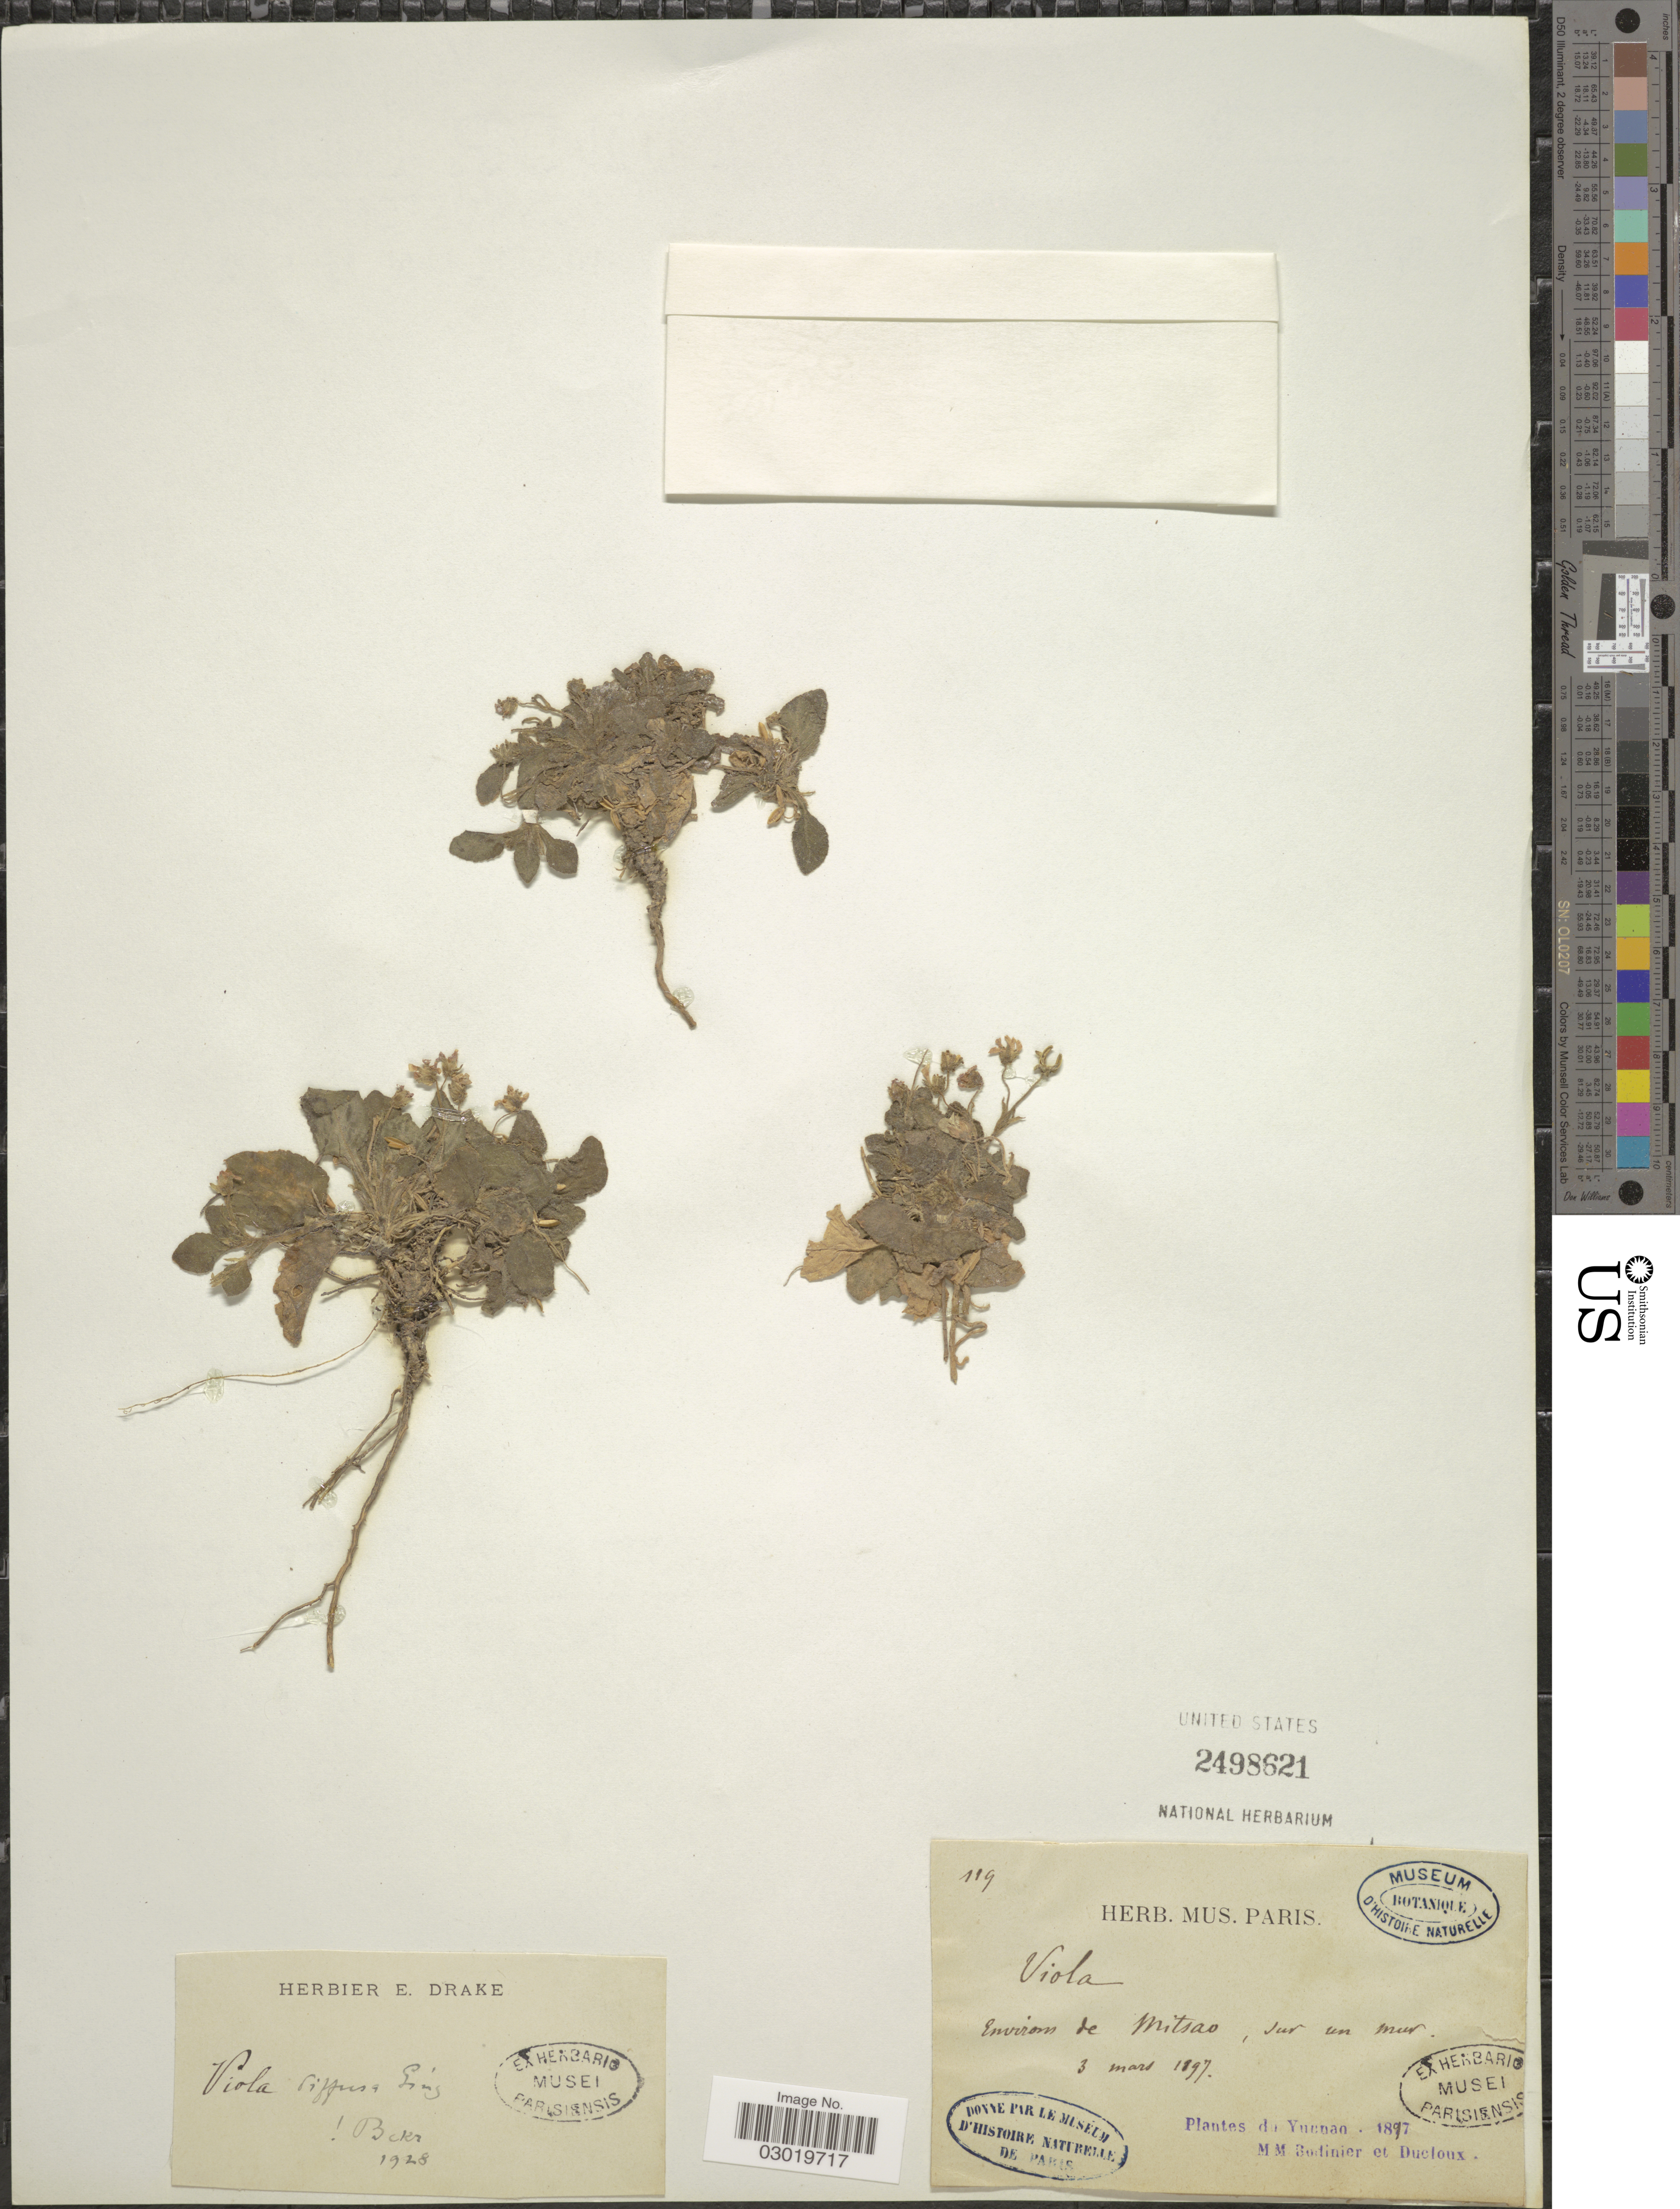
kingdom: Plantae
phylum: Tracheophyta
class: Magnoliopsida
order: Malpighiales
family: Violaceae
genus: Viola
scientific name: Viola diffusa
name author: Ging.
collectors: M. Bodinier & -. Ducloux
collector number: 119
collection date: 1897-03-03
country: China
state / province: Yunnan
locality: Environs de Mitsao, Sur un Mur.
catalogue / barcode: US 2498621